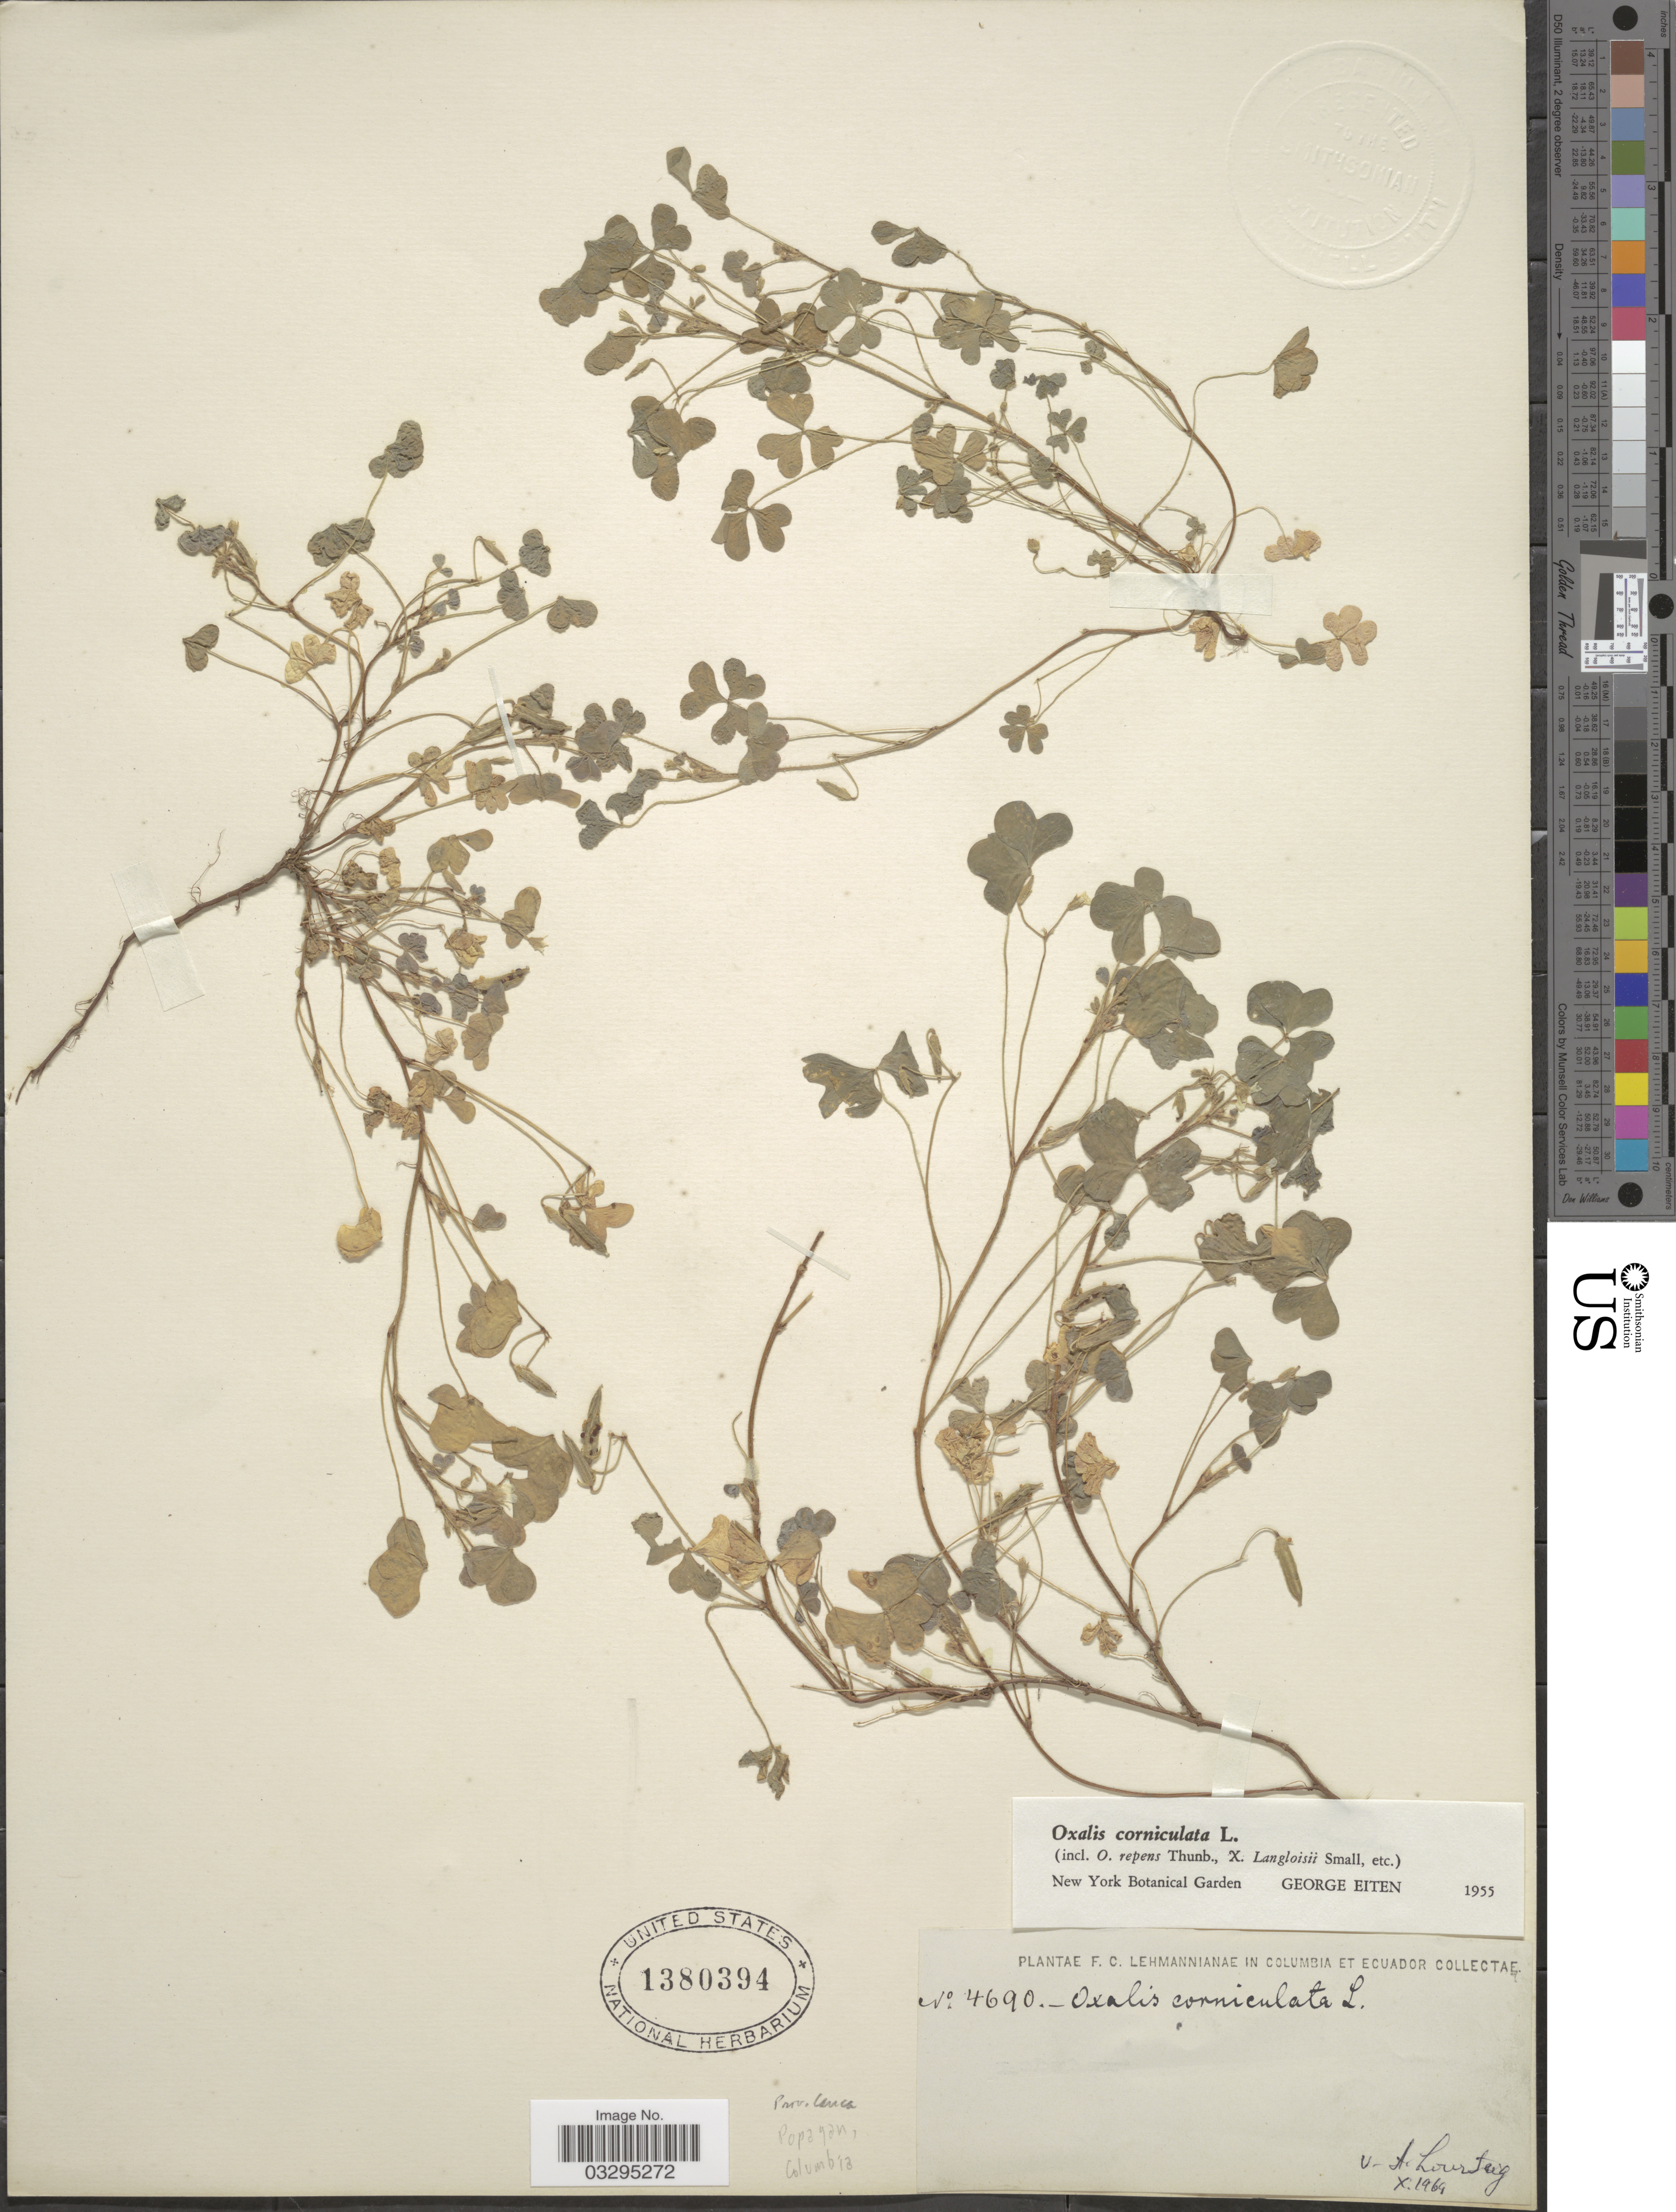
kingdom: Plantae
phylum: Tracheophyta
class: Magnoliopsida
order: Oxalidales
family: Oxalidaceae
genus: Oxalis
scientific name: Oxalis corniculata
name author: L.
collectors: F. Lehman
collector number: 4690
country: Colombia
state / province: Cauca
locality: Popayan.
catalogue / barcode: US 1380394